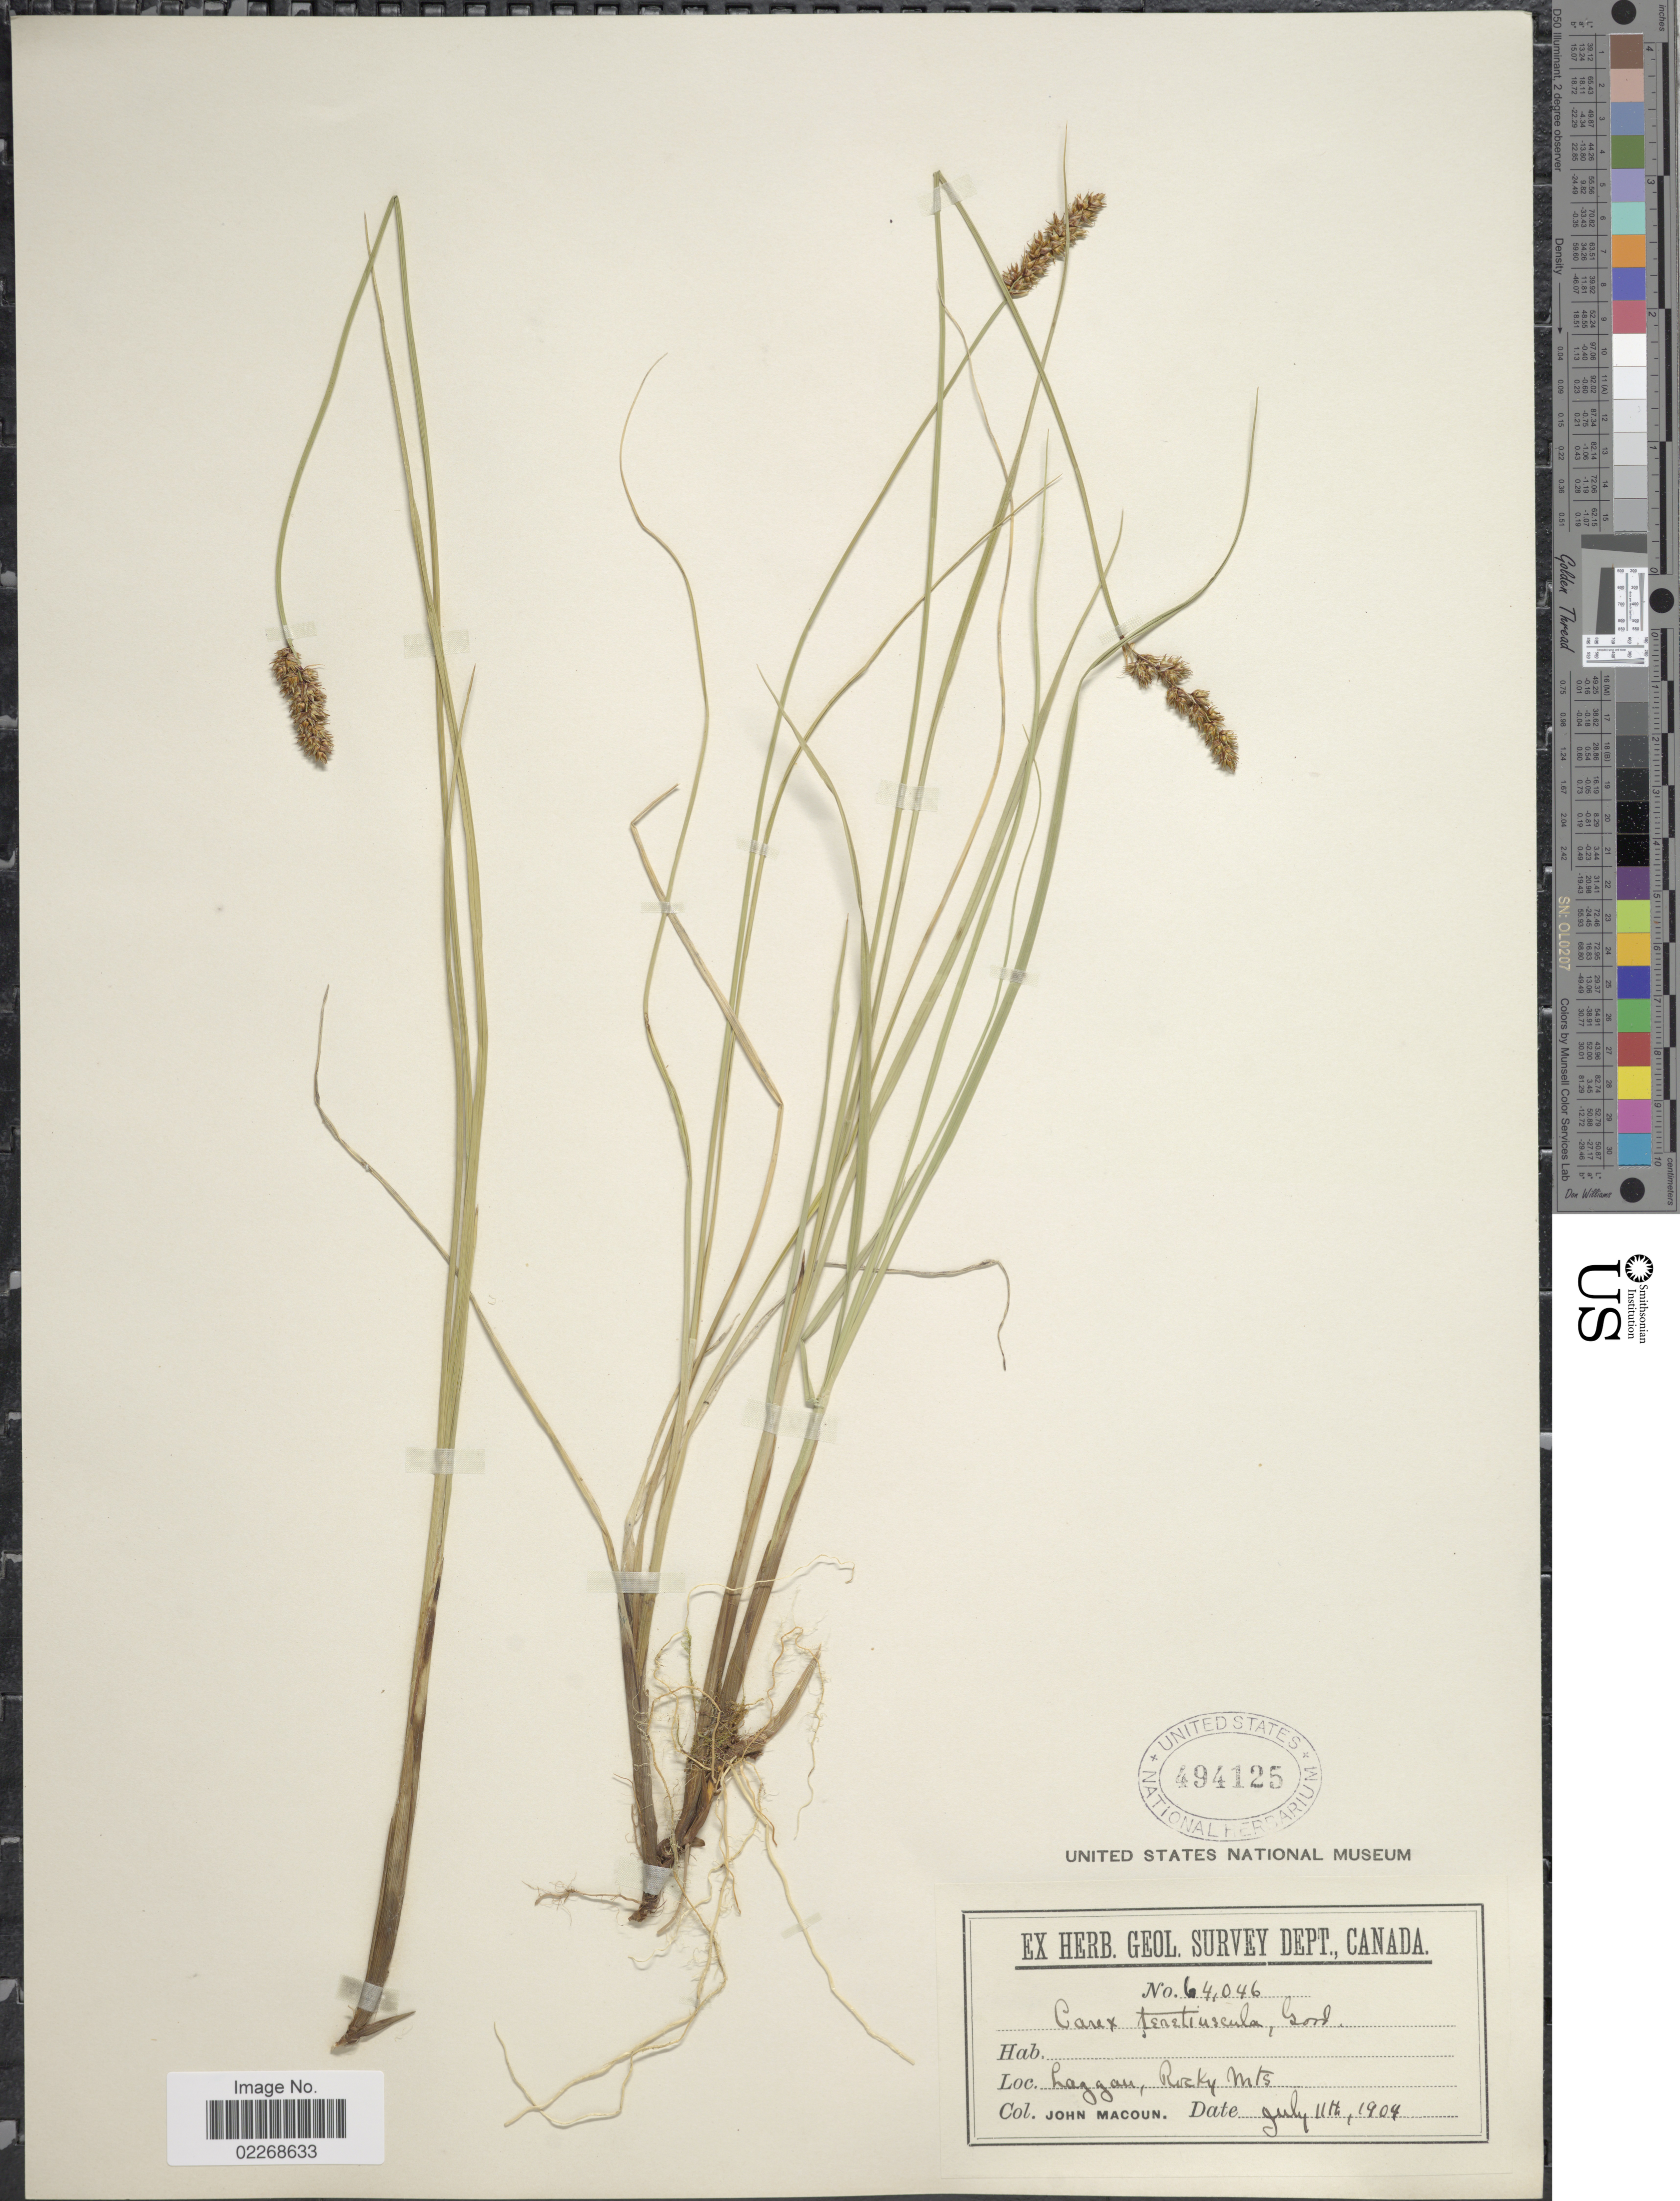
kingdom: Plantae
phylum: Tracheophyta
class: Liliopsida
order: Poales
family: Cyperaceae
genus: Carex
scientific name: Carex diandra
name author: Schrank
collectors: J. Macoun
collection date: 1904-07-11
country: Canada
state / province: Alberta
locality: Laggan, Rocky Mts.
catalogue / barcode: US 494125